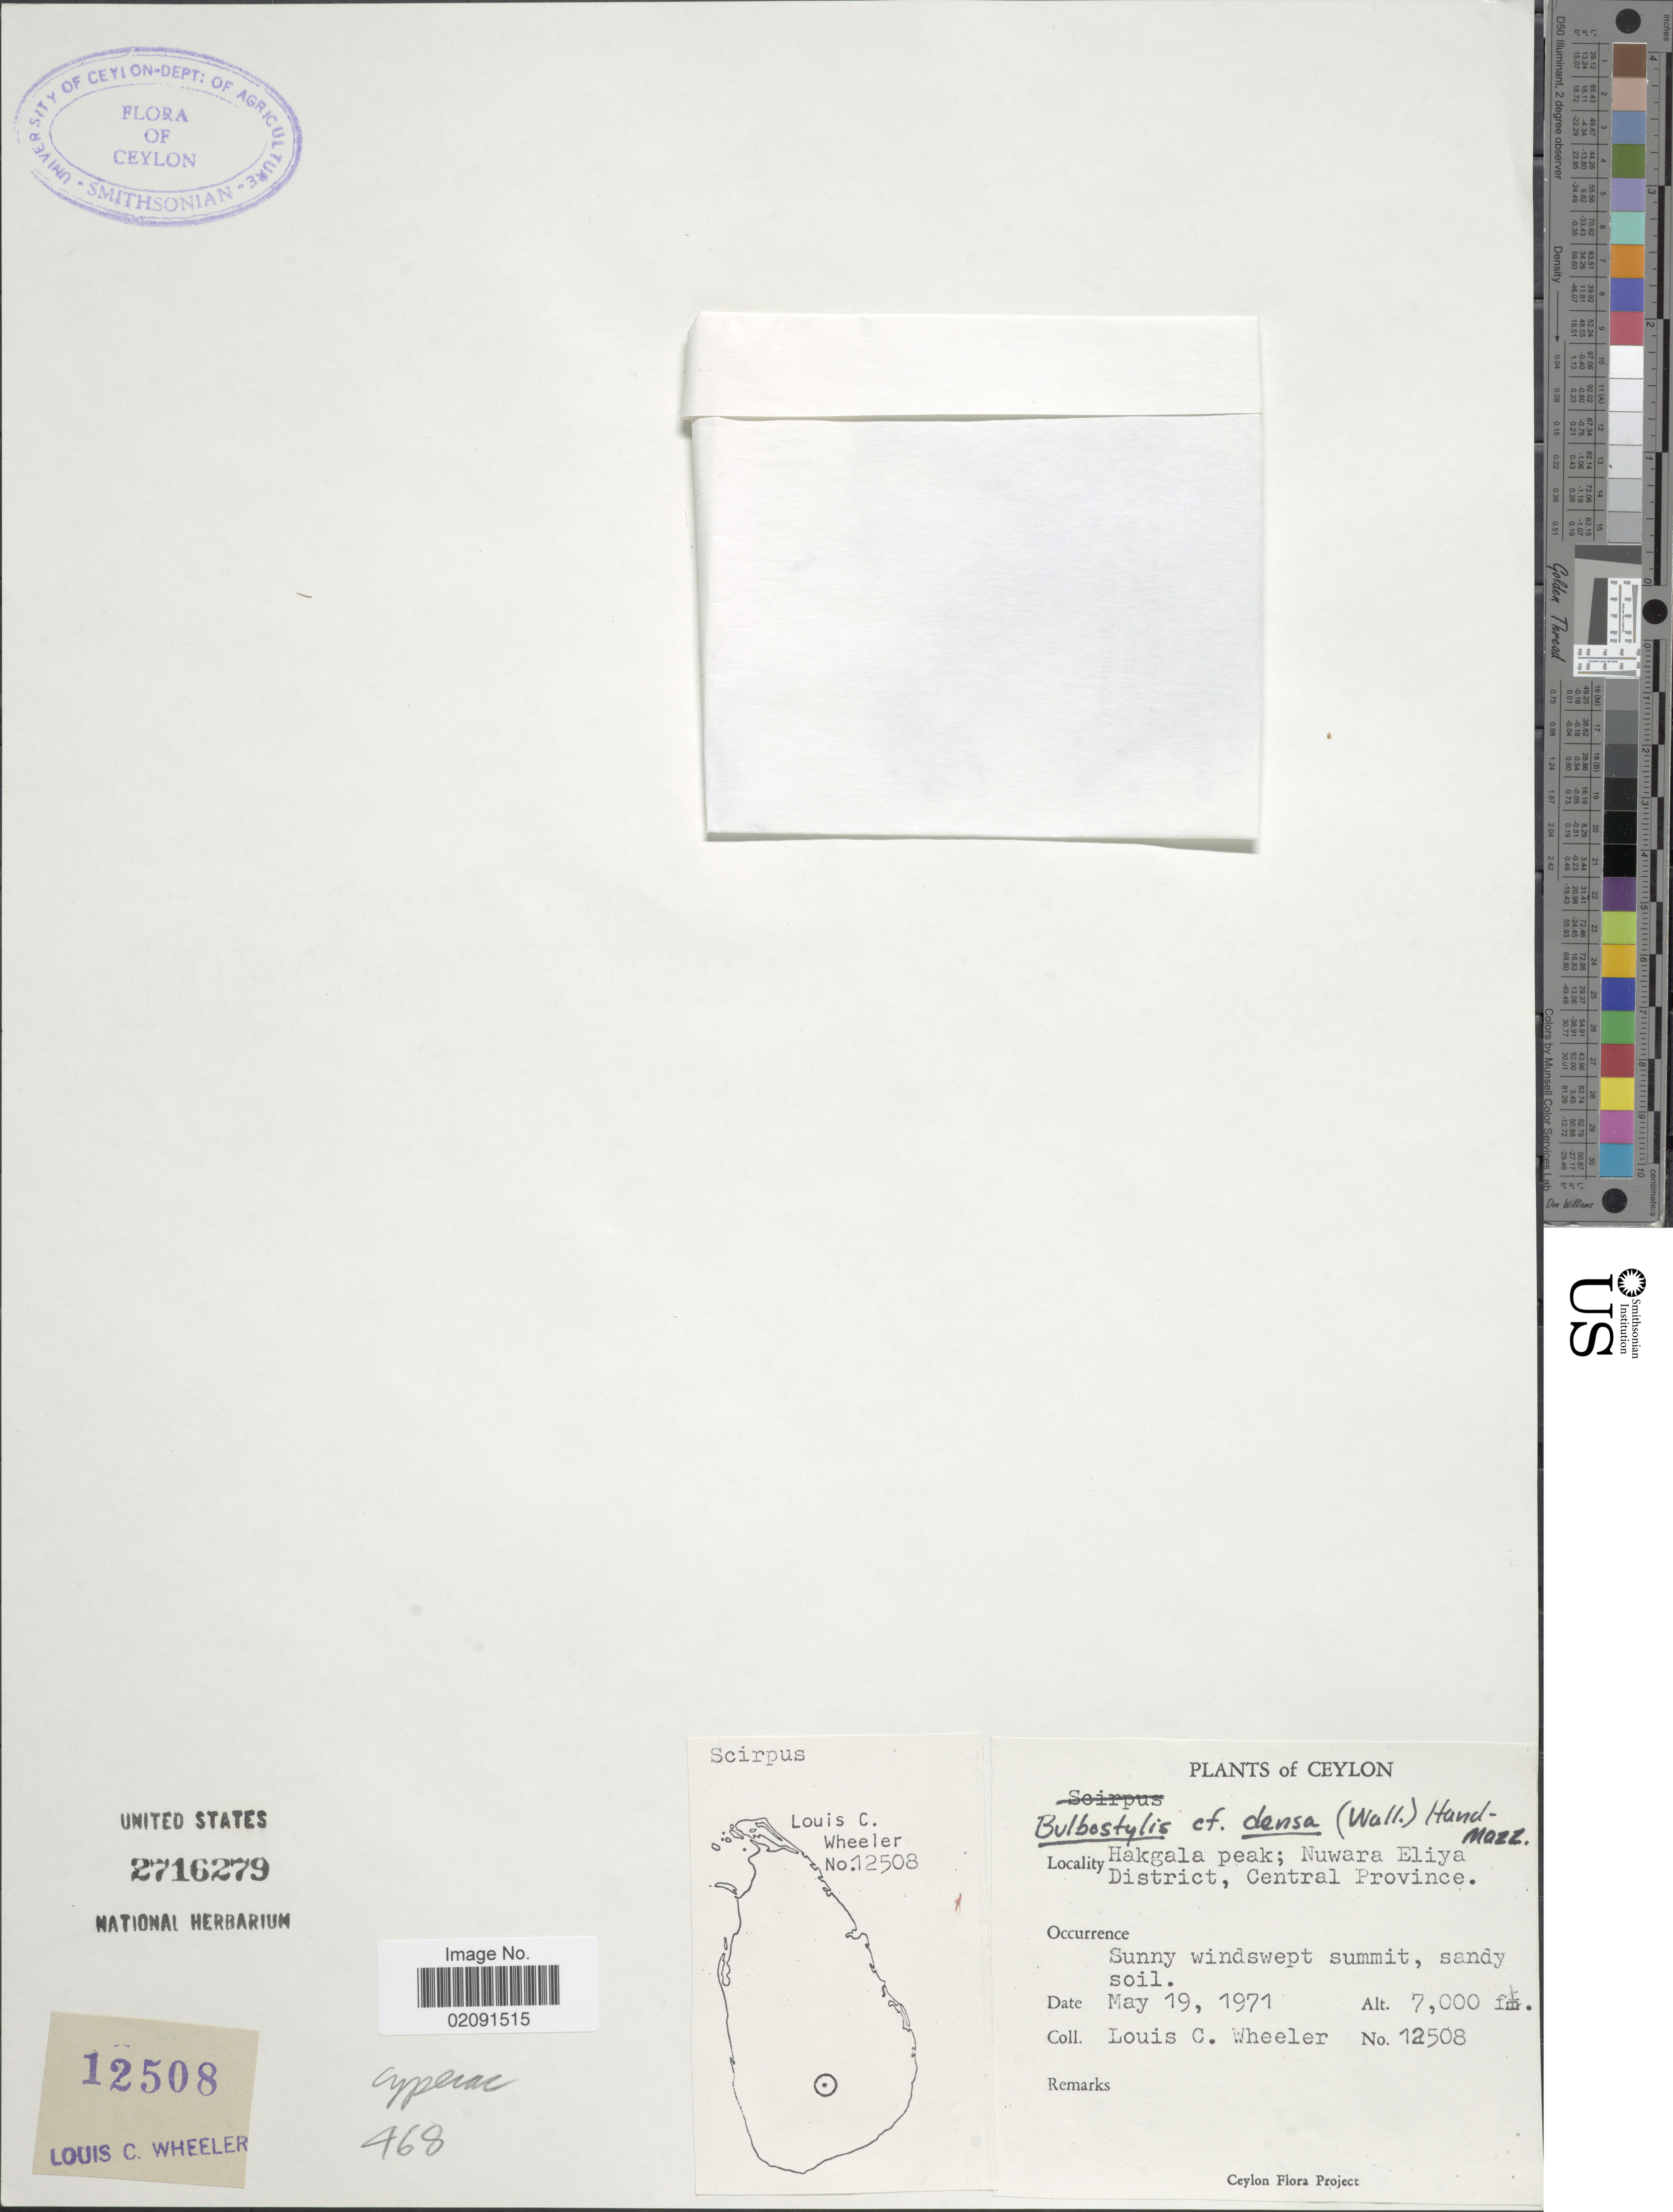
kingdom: Plantae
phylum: Tracheophyta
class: Liliopsida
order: Poales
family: Cyperaceae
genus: Bulbostylis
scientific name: Bulbostylis densa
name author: (Wall.) Hand.-Mazz.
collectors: L. C. Wheeler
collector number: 12508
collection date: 1971-05-19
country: Sri Lanka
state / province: Central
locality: Hakgala peak; Nuwara Eliya District, Sunny windswept summit.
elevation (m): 2134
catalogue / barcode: US 2716279